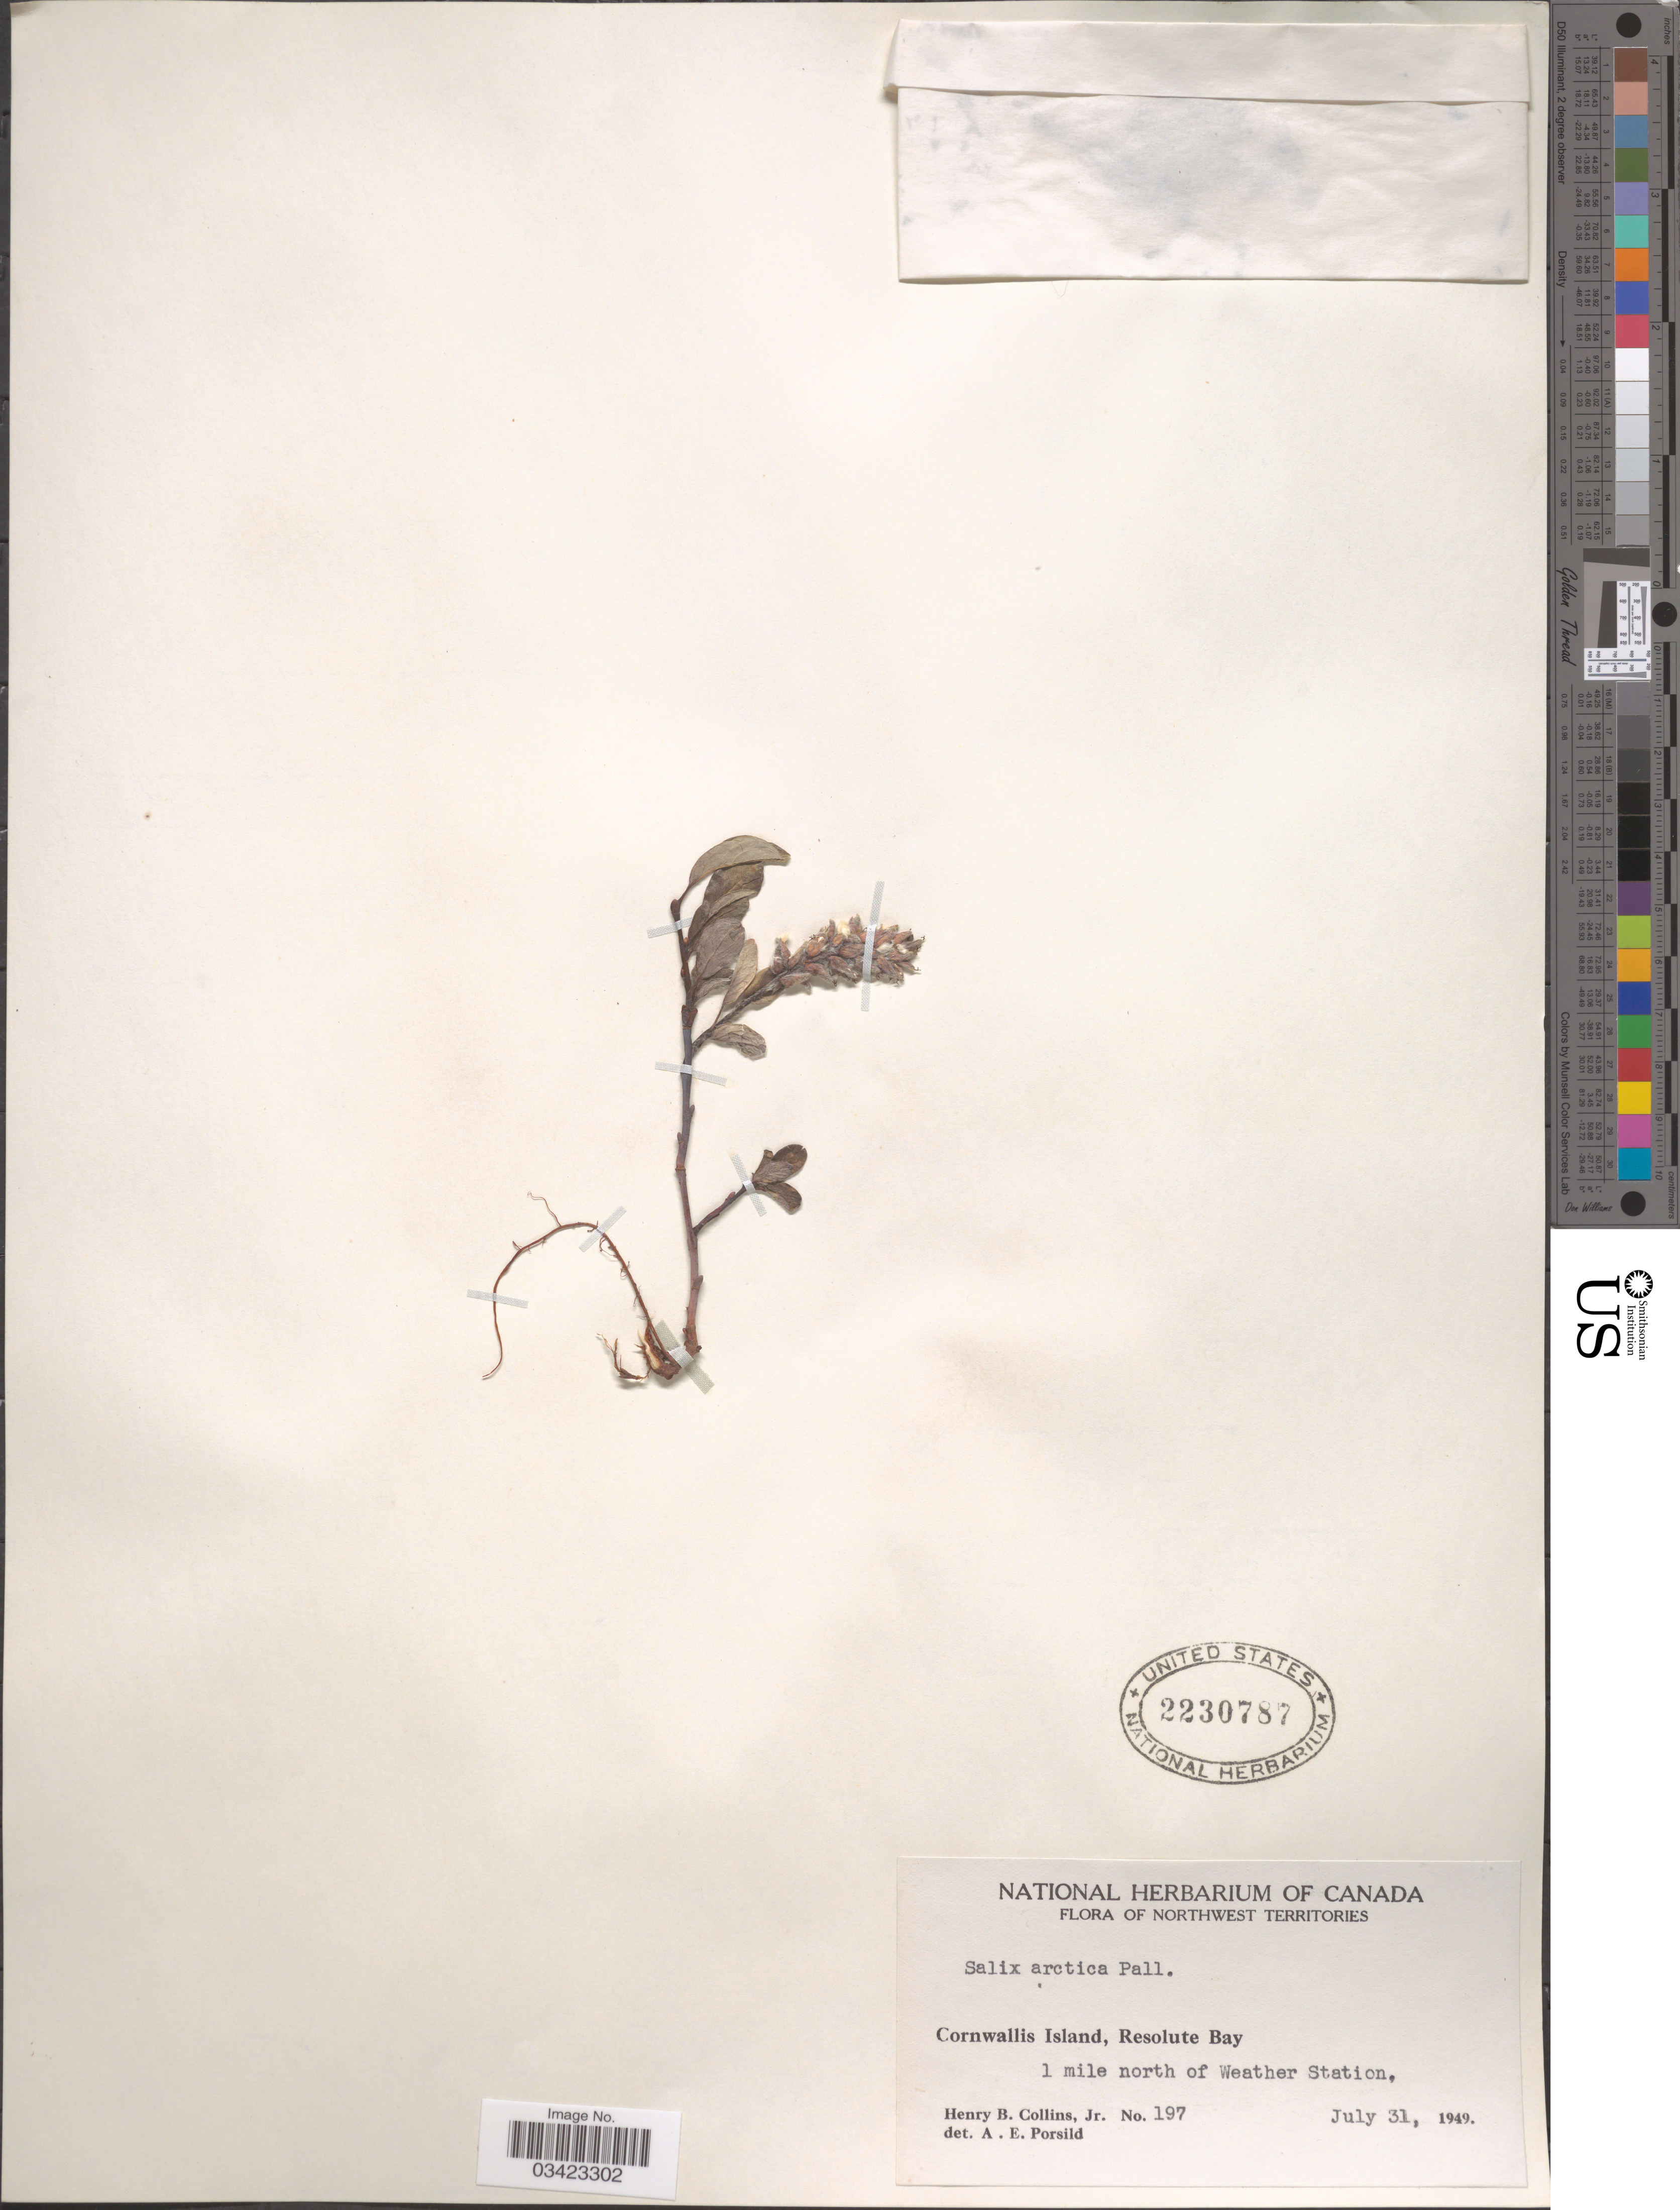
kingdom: Plantae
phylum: Tracheophyta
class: Magnoliopsida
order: Malpighiales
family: Salicaceae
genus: Salix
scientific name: Salix arctica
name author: Pall.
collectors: H. Collins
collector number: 197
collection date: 1949-07-31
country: Canada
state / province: Northwest Territories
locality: Cornwallis Island, Resolute Bay. 1 mile north of Weather Station.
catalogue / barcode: US 2230787